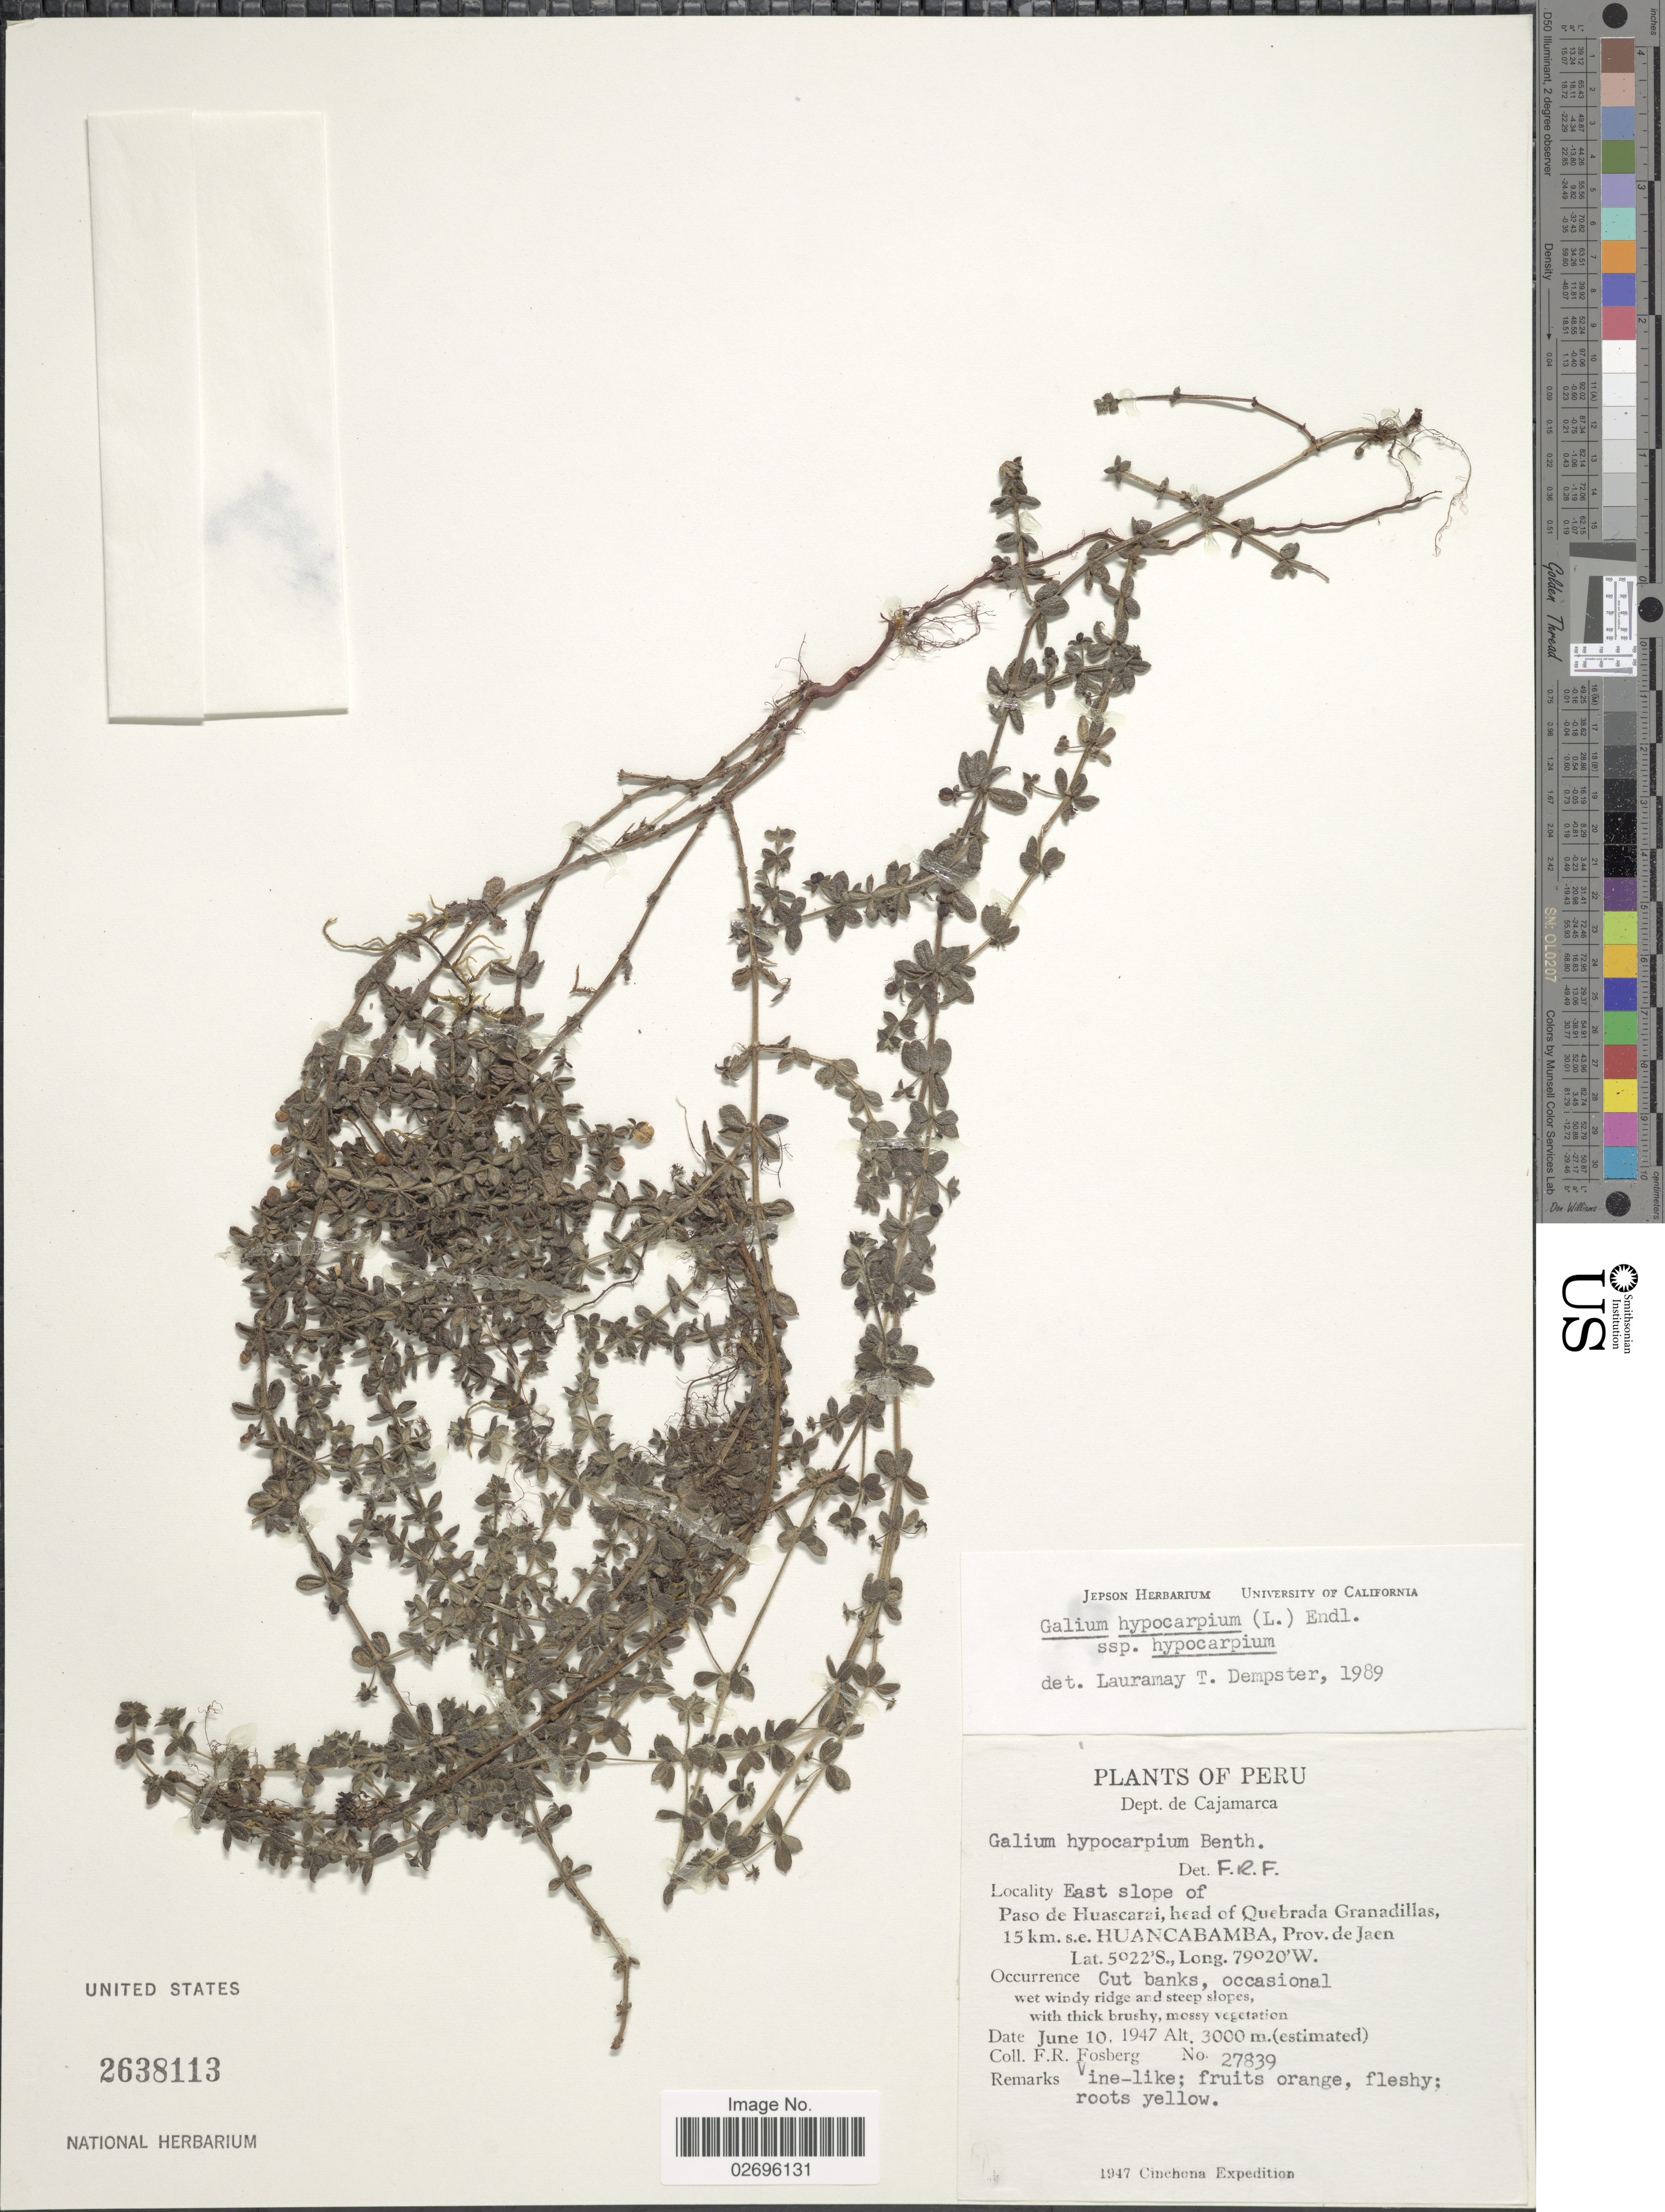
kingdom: Plantae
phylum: Tracheophyta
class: Magnoliopsida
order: Gentianales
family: Rubiaceae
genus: Galium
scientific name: Galium hypocarpium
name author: (L.) Endl. ex Griseb.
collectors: F. R. Fosberg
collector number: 27839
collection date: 1947-06-10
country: Peru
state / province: Cajamarca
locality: Dept. de Cajamarca. East slope of Pase de Huascarai, head of Quebrada Granadillas, 15 km. s.e. Huancabamba, Prov. de Jaen.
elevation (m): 3000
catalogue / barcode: US 2638113